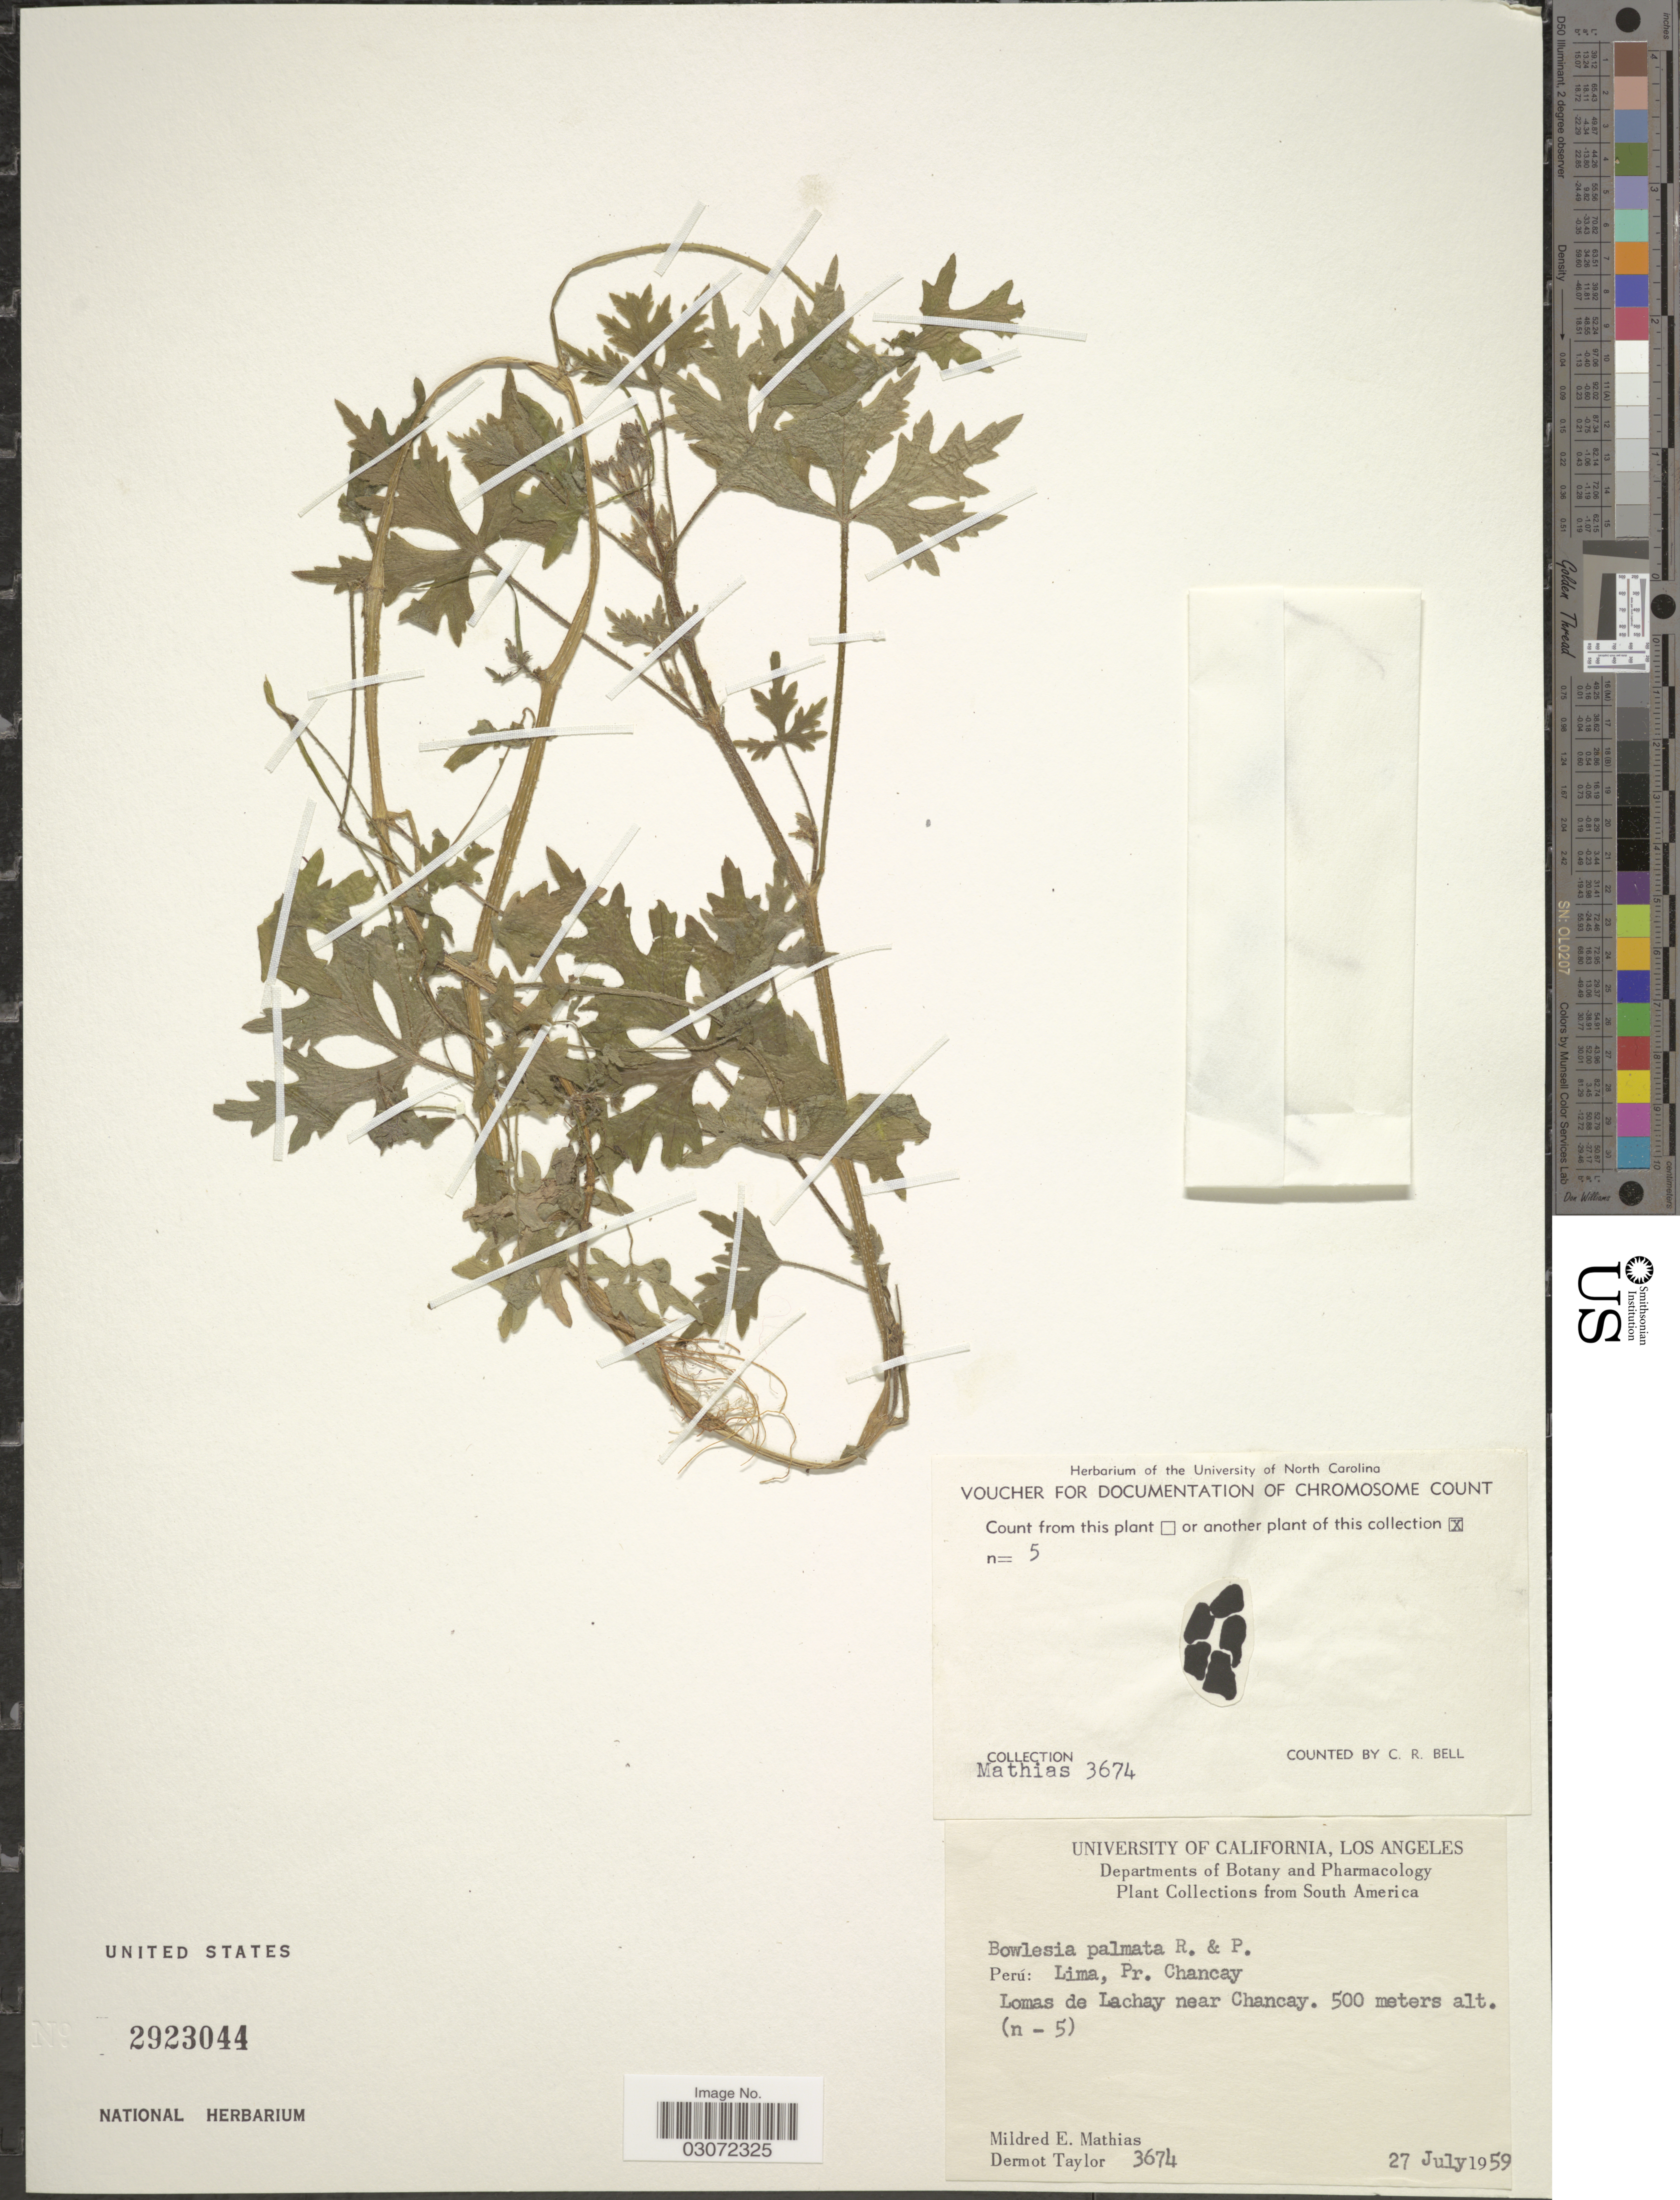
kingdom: Plantae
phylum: Tracheophyta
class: Magnoliopsida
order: Apiales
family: Apiaceae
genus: Bowlesia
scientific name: Bowlesia palmata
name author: Ruiz & Pav.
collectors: M. E. Mathias & D. Taylor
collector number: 3674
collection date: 1959-07-27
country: Peru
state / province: Lima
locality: Pr. Chanchay. Lomas de Lachay near Chanchay.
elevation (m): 500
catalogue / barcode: US 2923044